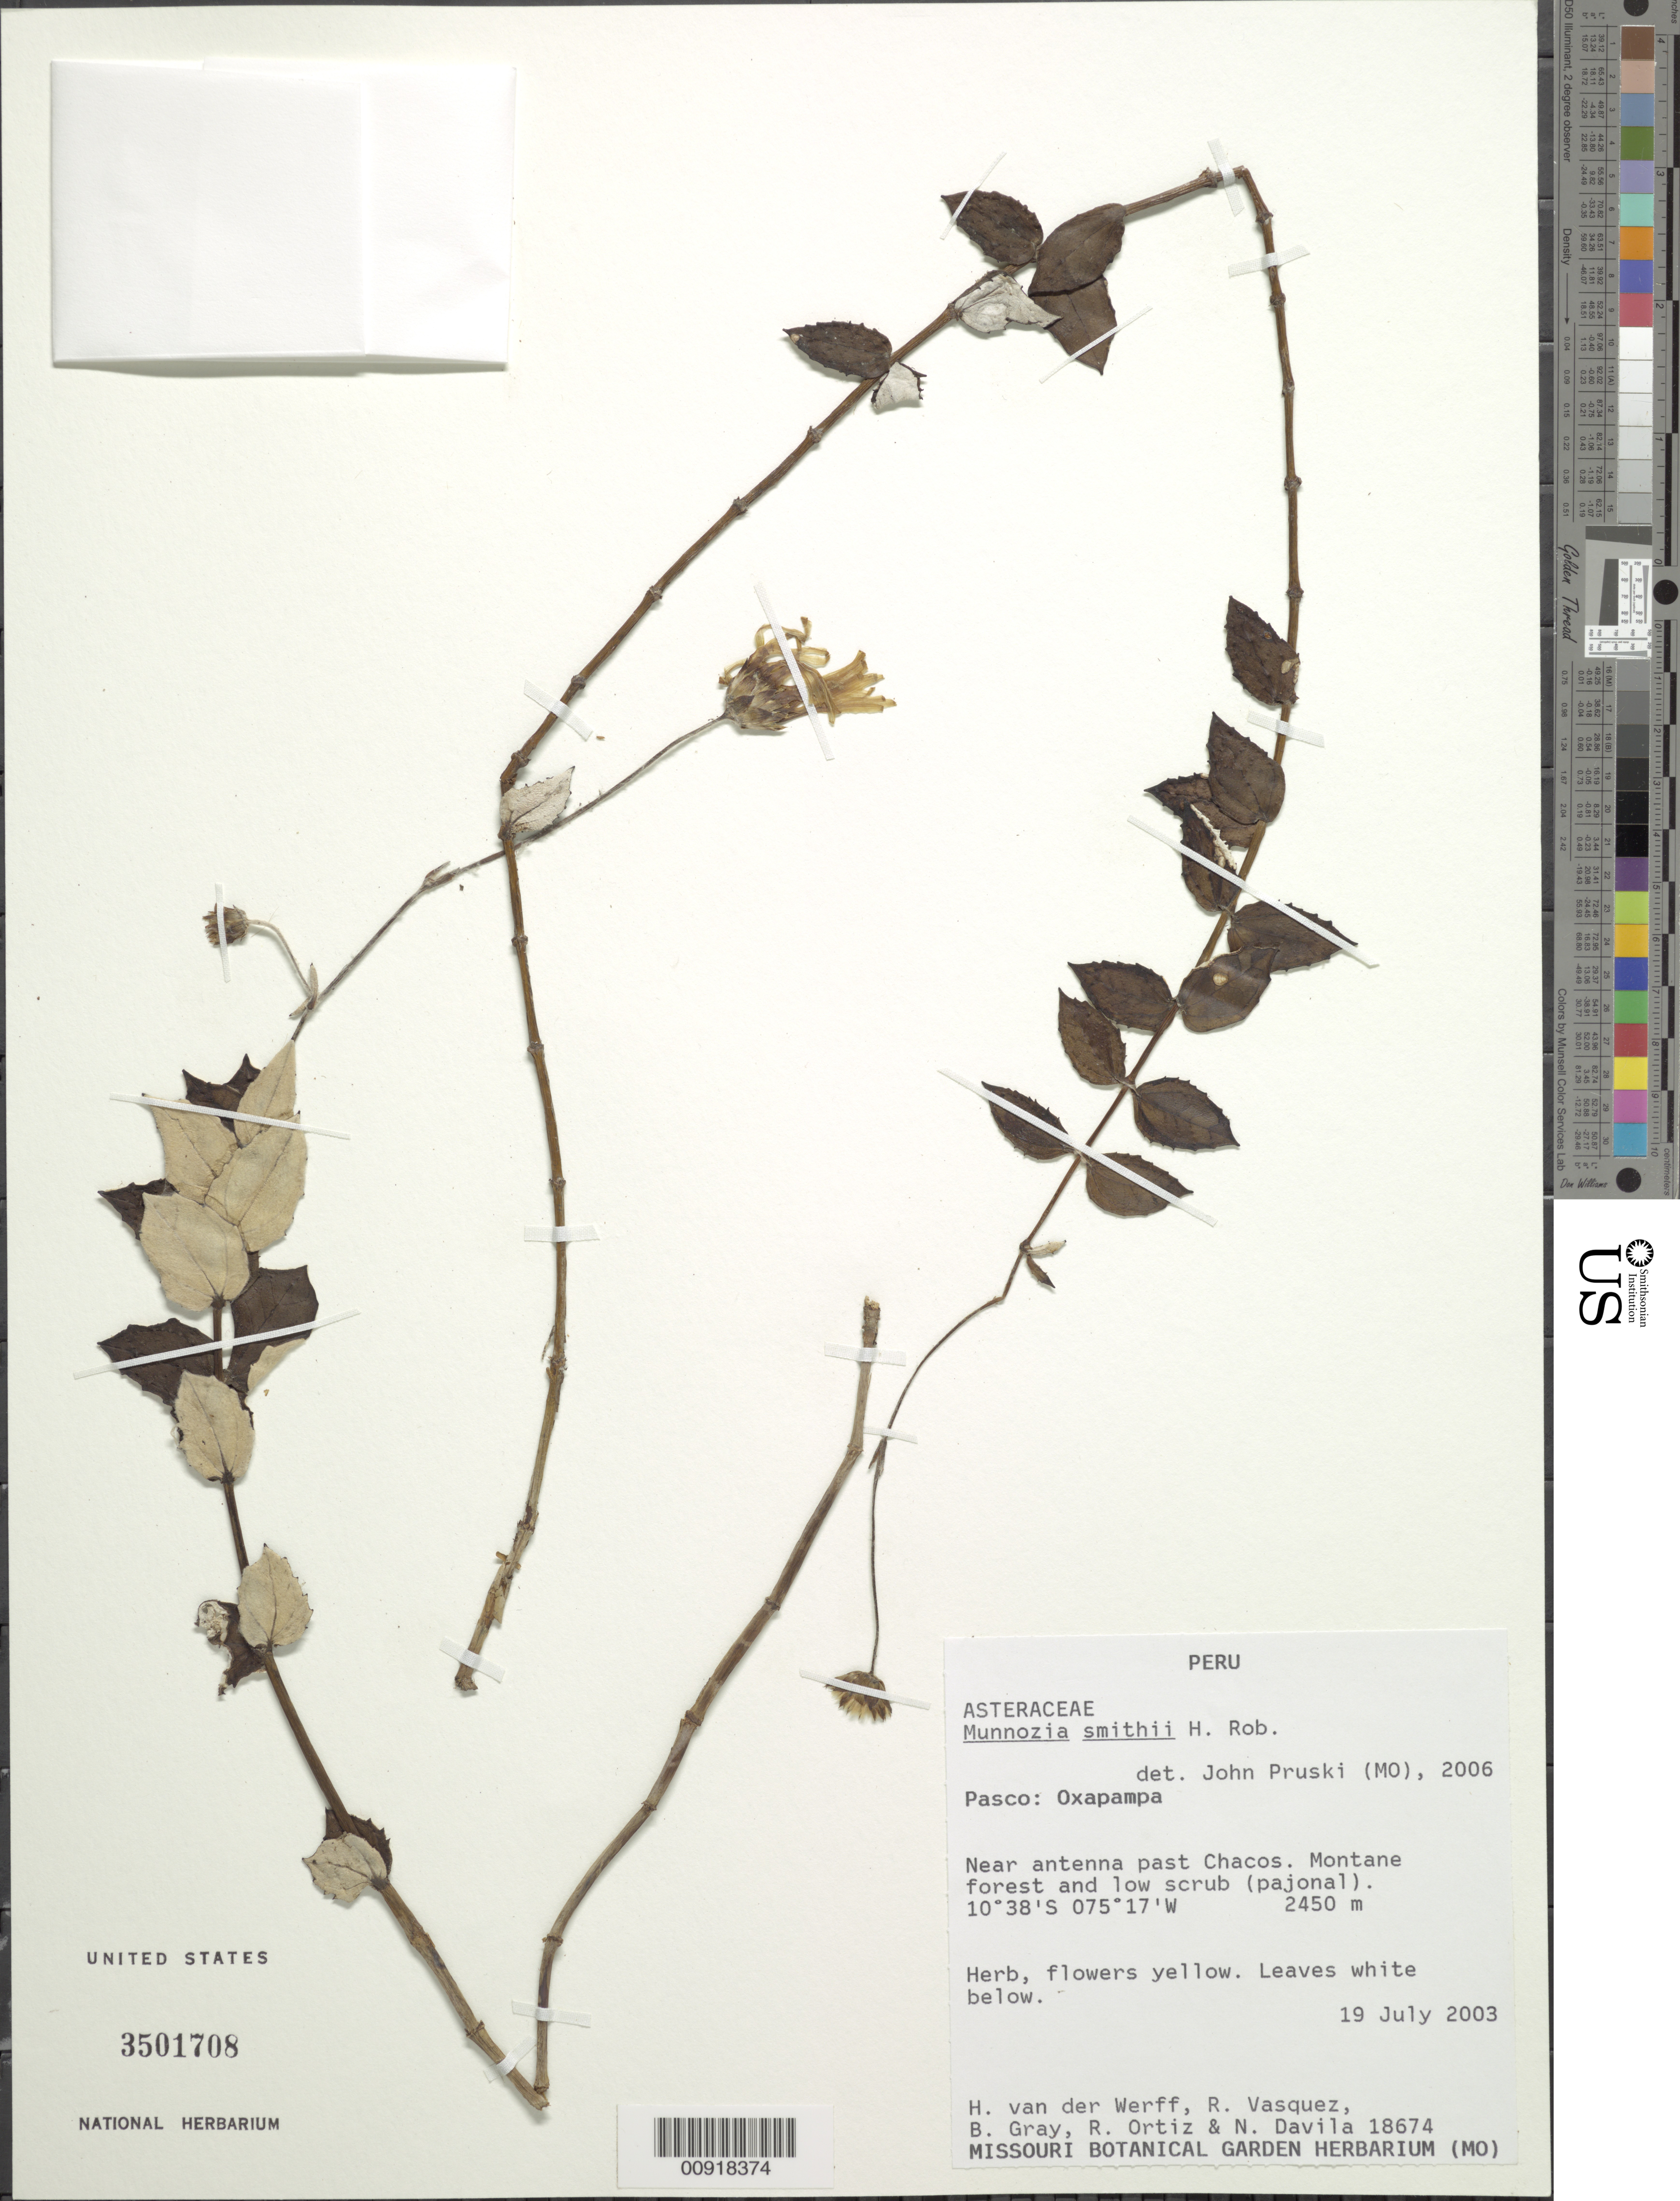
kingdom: Plantae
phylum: Tracheophyta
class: Magnoliopsida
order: Asterales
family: Asteraceae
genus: Munnozia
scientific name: Munnozia smithii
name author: H. Rob.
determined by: Pruski, J. F.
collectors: H. van der Werff, R. Vasquez, B. Gray, R. del C. Ortiz & N. Davila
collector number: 18674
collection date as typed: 19 July 2003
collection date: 2003-07-19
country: Peru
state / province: Pasco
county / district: Oxapampa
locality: Pasco: Oxapampa, past Chaos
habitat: Montane forest and low scrub (pajonal)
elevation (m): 2450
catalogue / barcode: US 3501708